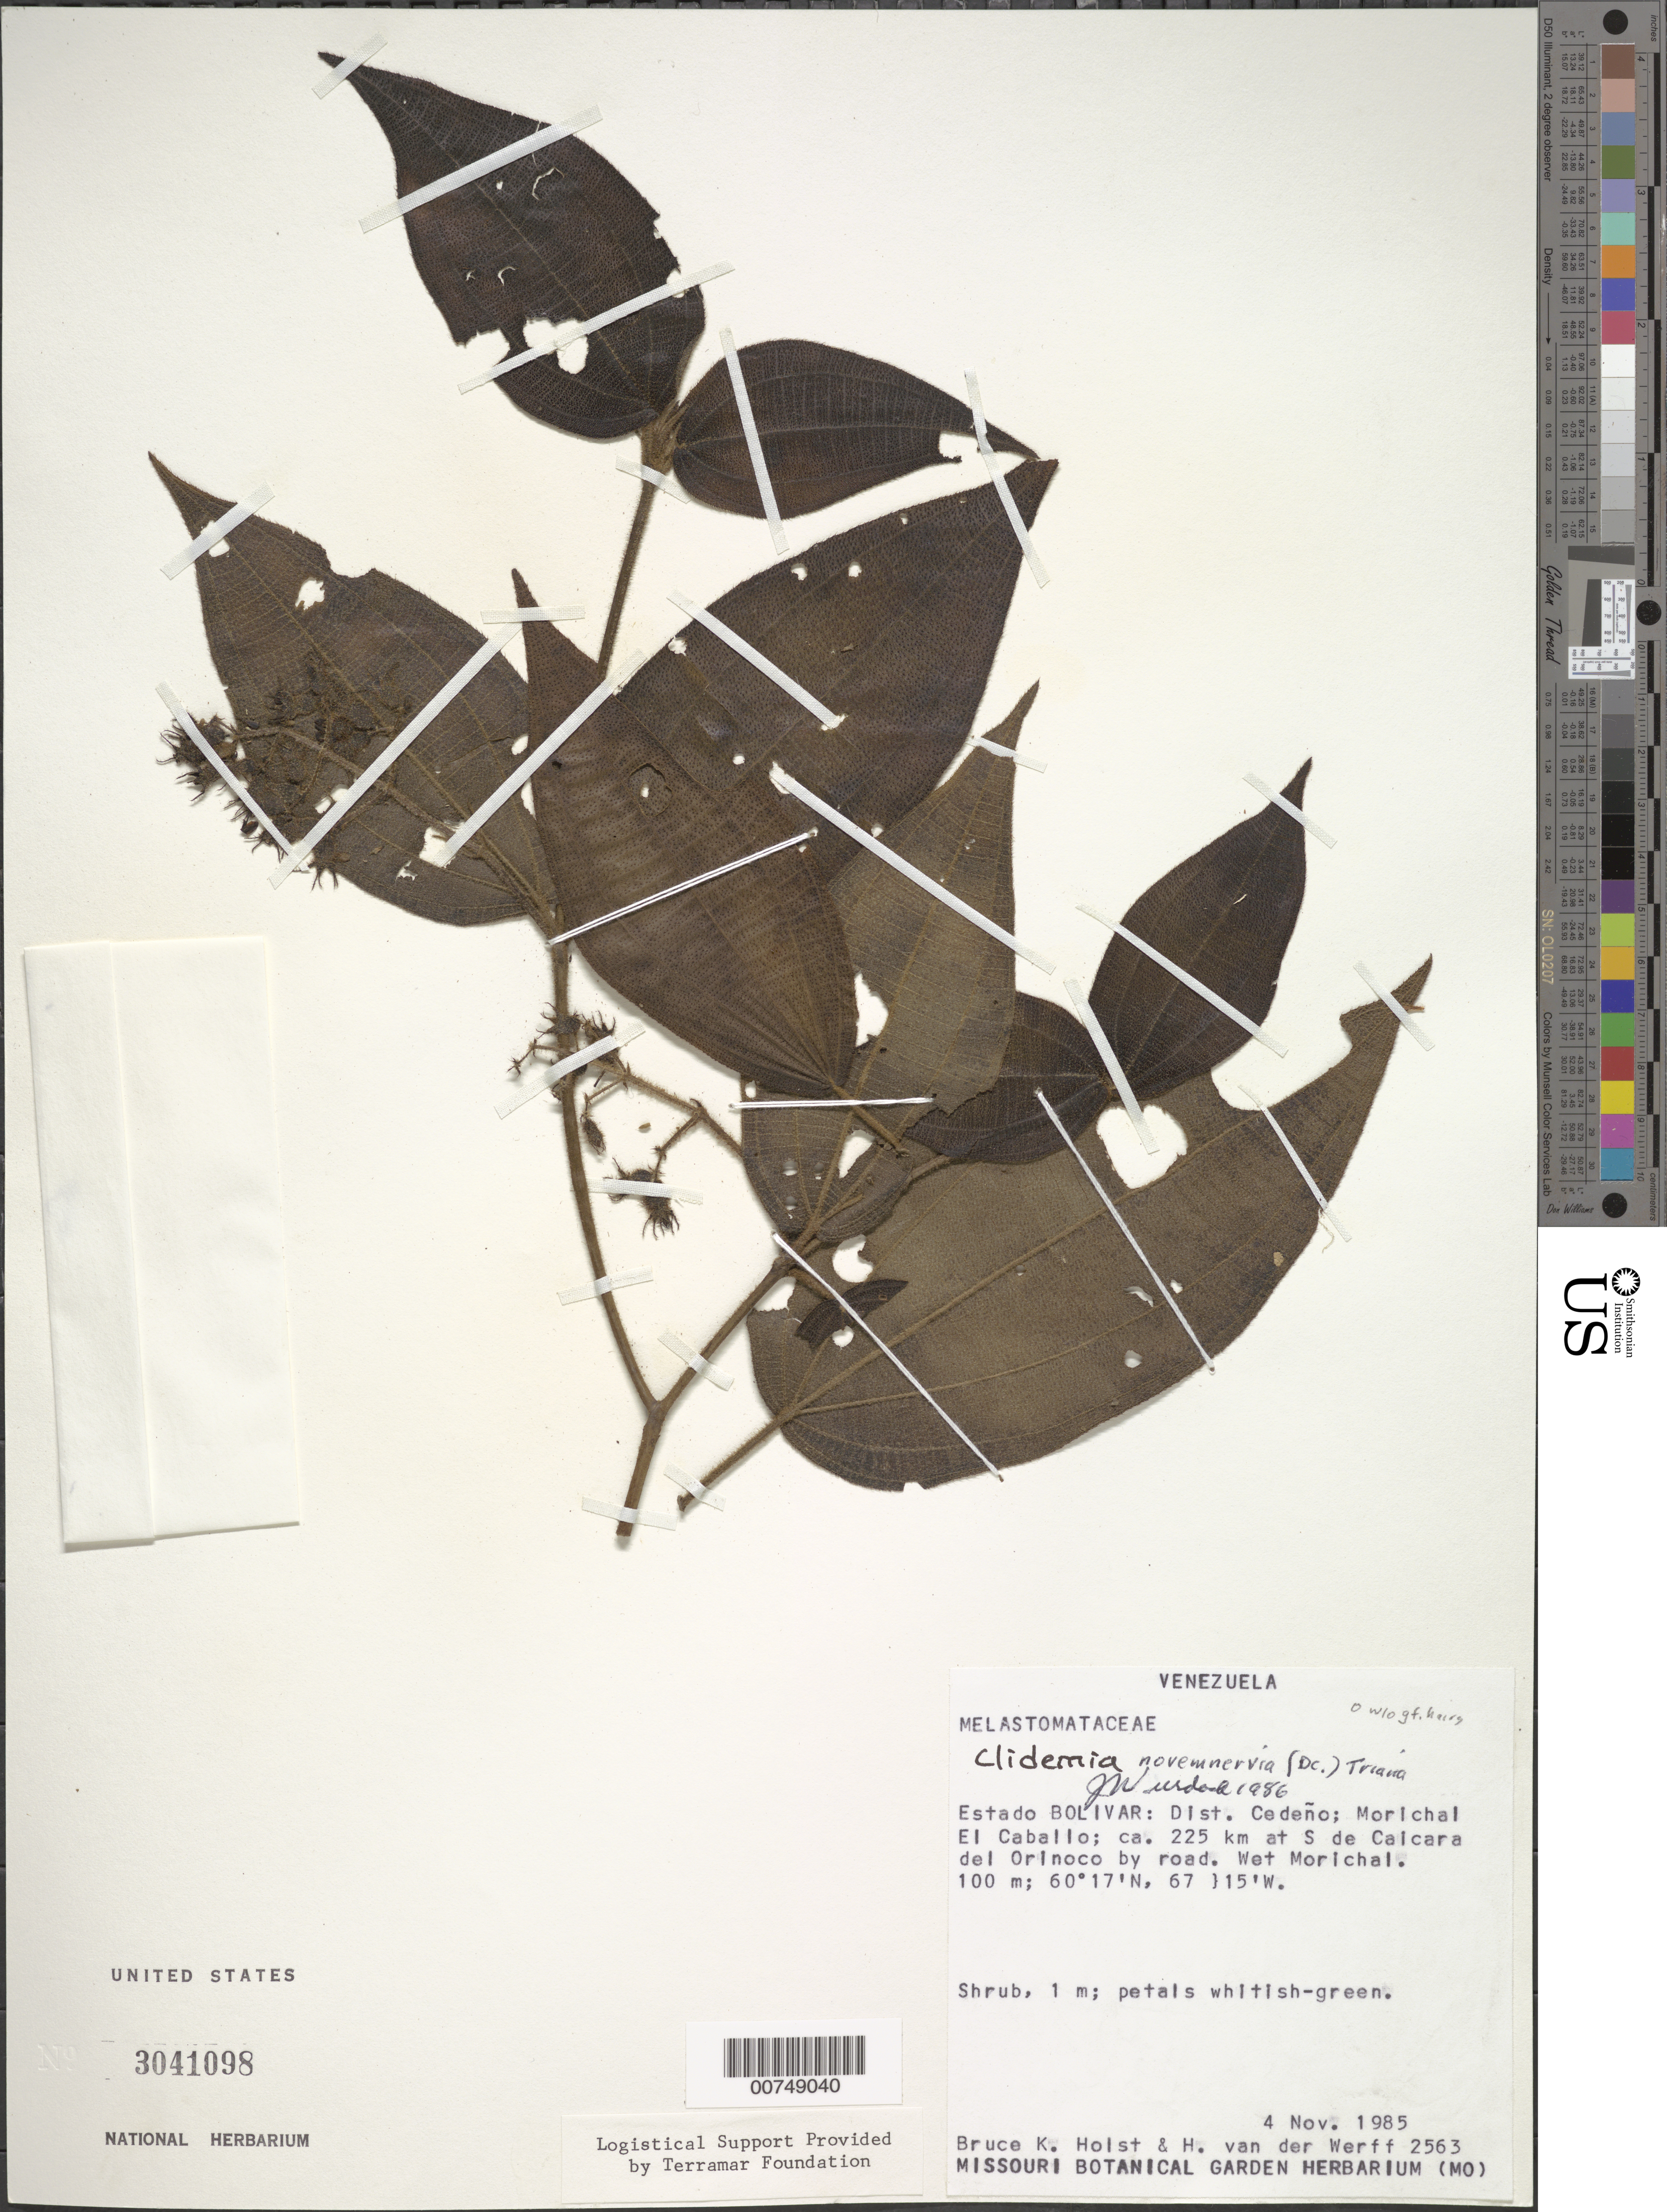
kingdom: Plantae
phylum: Tracheophyta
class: Magnoliopsida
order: Myrtales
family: Melastomataceae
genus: Clidemia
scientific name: Clidemia novemnervia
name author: (DC.) Triana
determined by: Wurdack, John J., (US), US (UNITED STATES)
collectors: B. Holst & H. van der Werff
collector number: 2563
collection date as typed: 4-Nov-85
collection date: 1985-11-04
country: Venezuela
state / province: Bolívar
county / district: Cedeño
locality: Morichal el Caballo; ca 225 km at S de Caicara del Orinoco by road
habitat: Wet morichal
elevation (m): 100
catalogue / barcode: US 3041098